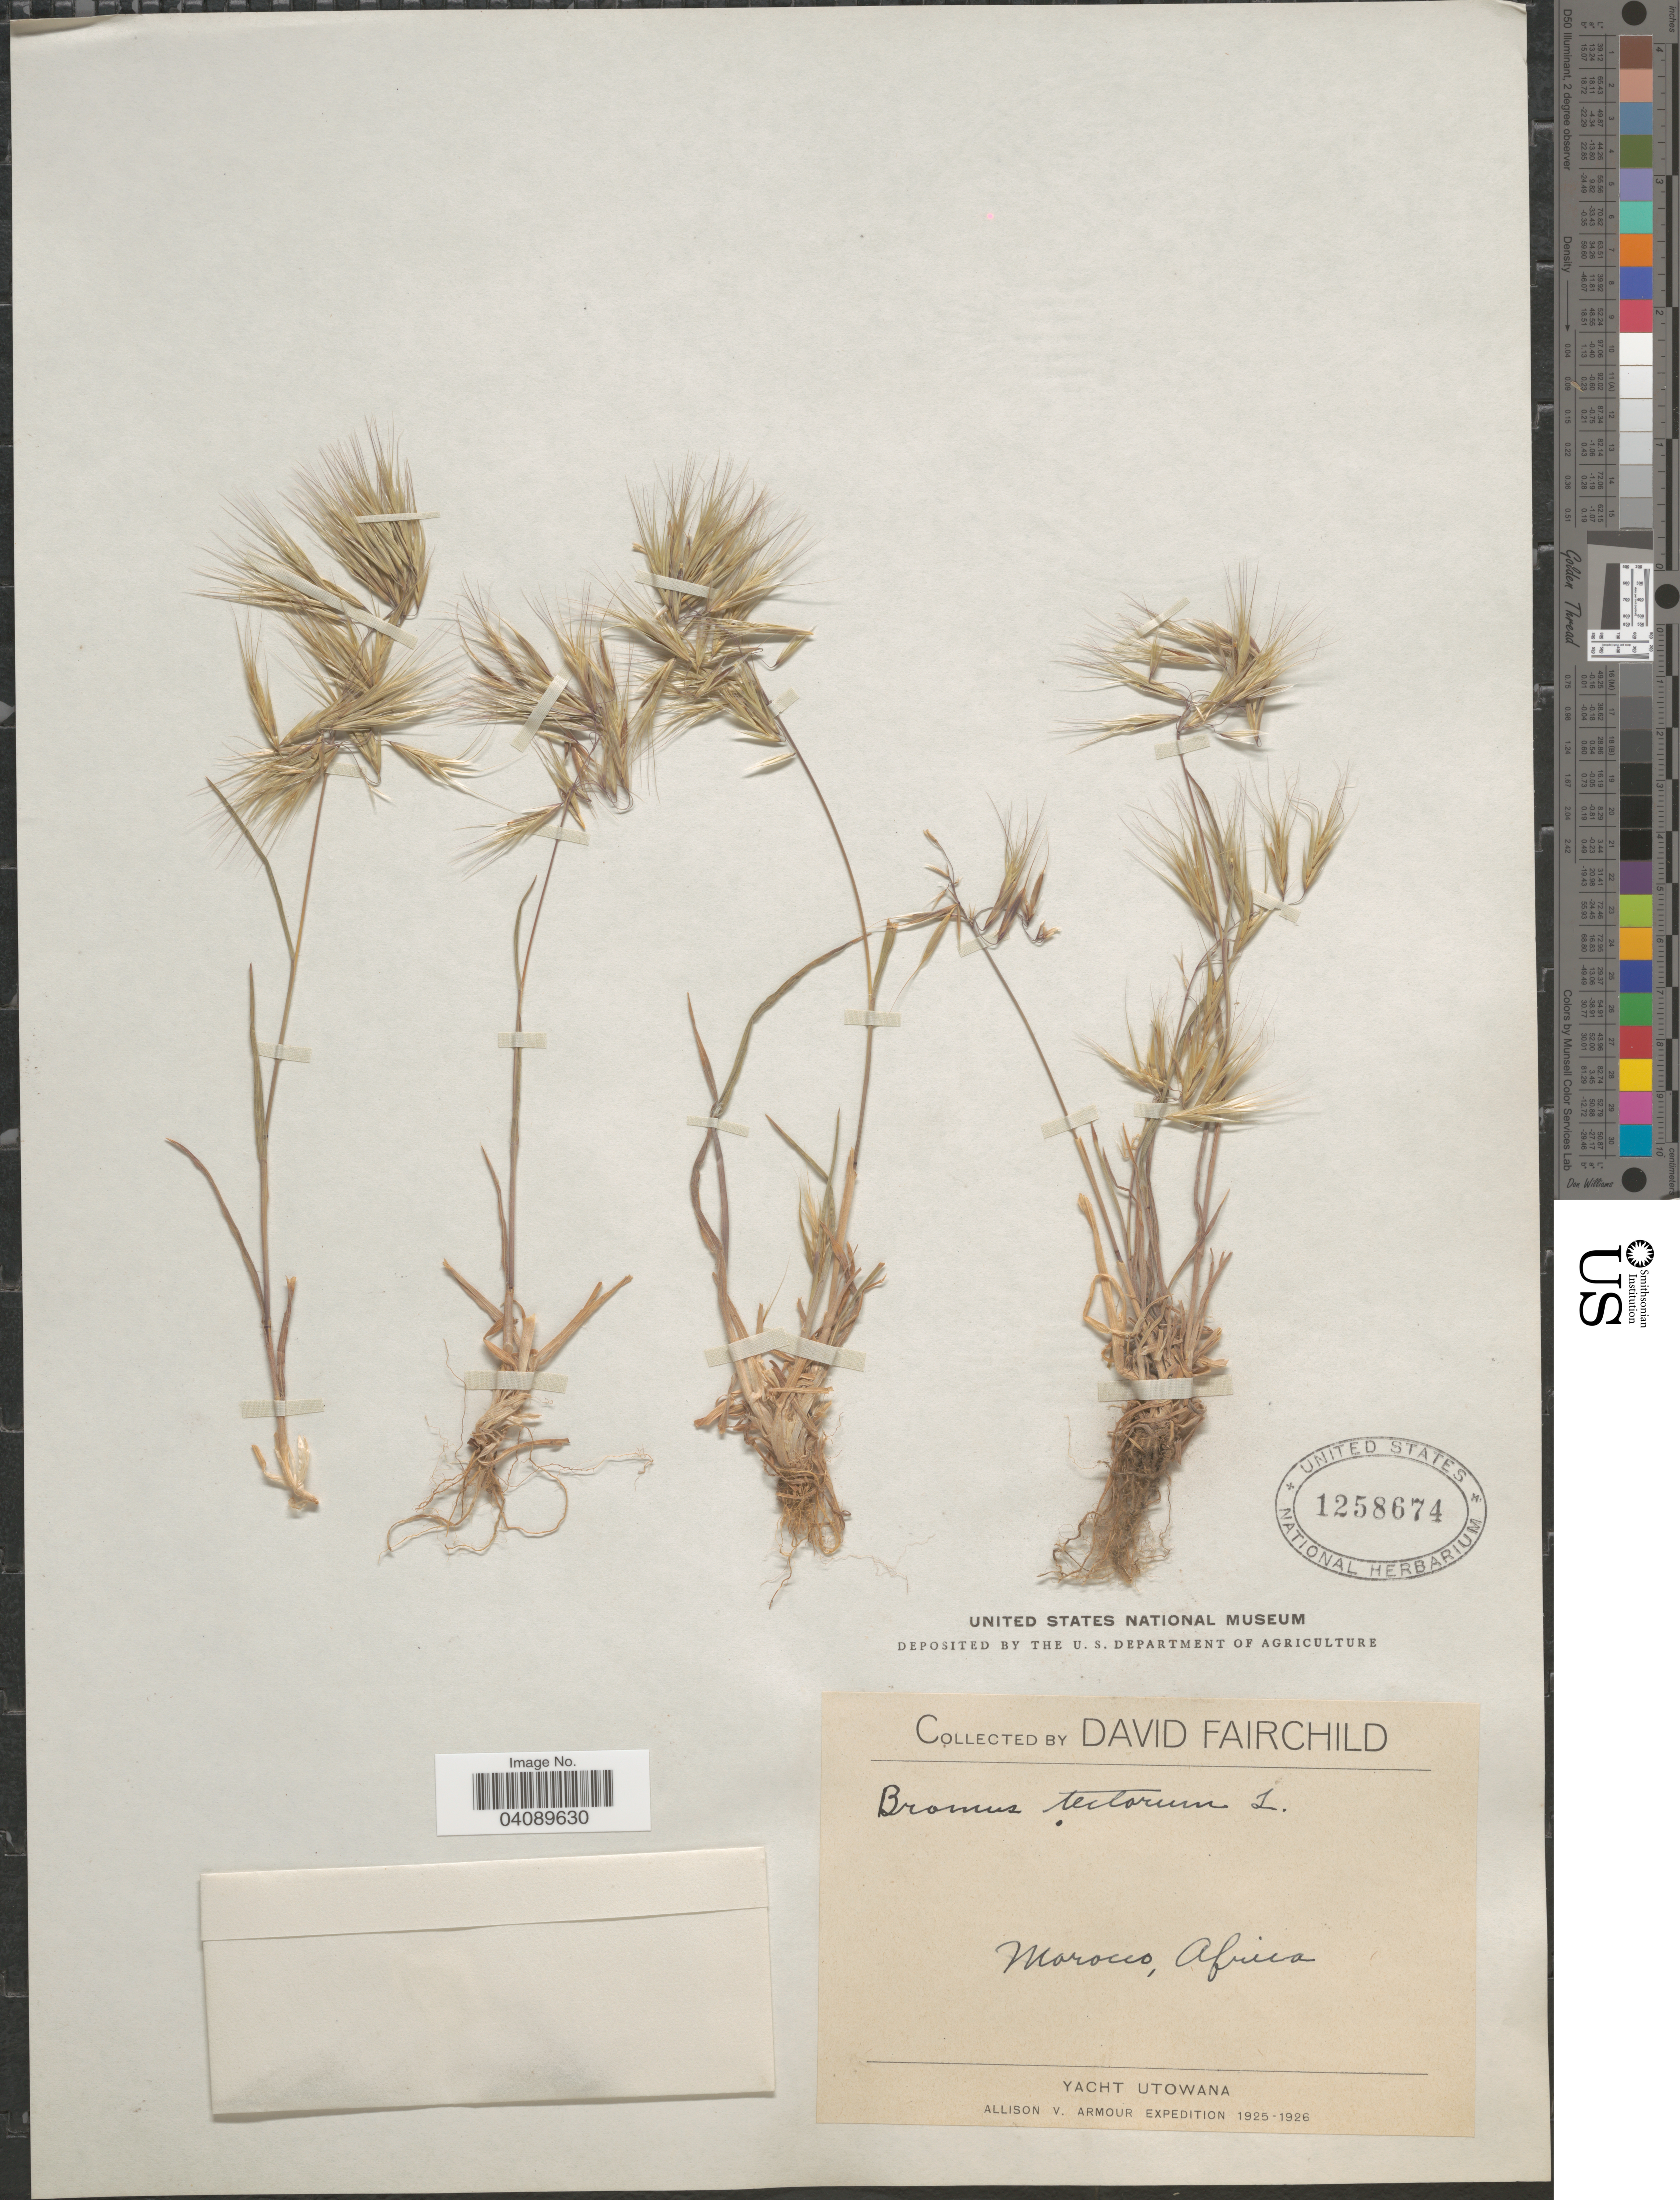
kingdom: Plantae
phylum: Tracheophyta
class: Liliopsida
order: Poales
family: Poaceae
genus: Bromus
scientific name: Bromus tectorum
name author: L.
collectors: D. Fairchild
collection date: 1925/1926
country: Morocco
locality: Allison V. Armour Expedition 1925-1926.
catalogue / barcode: US 1258674